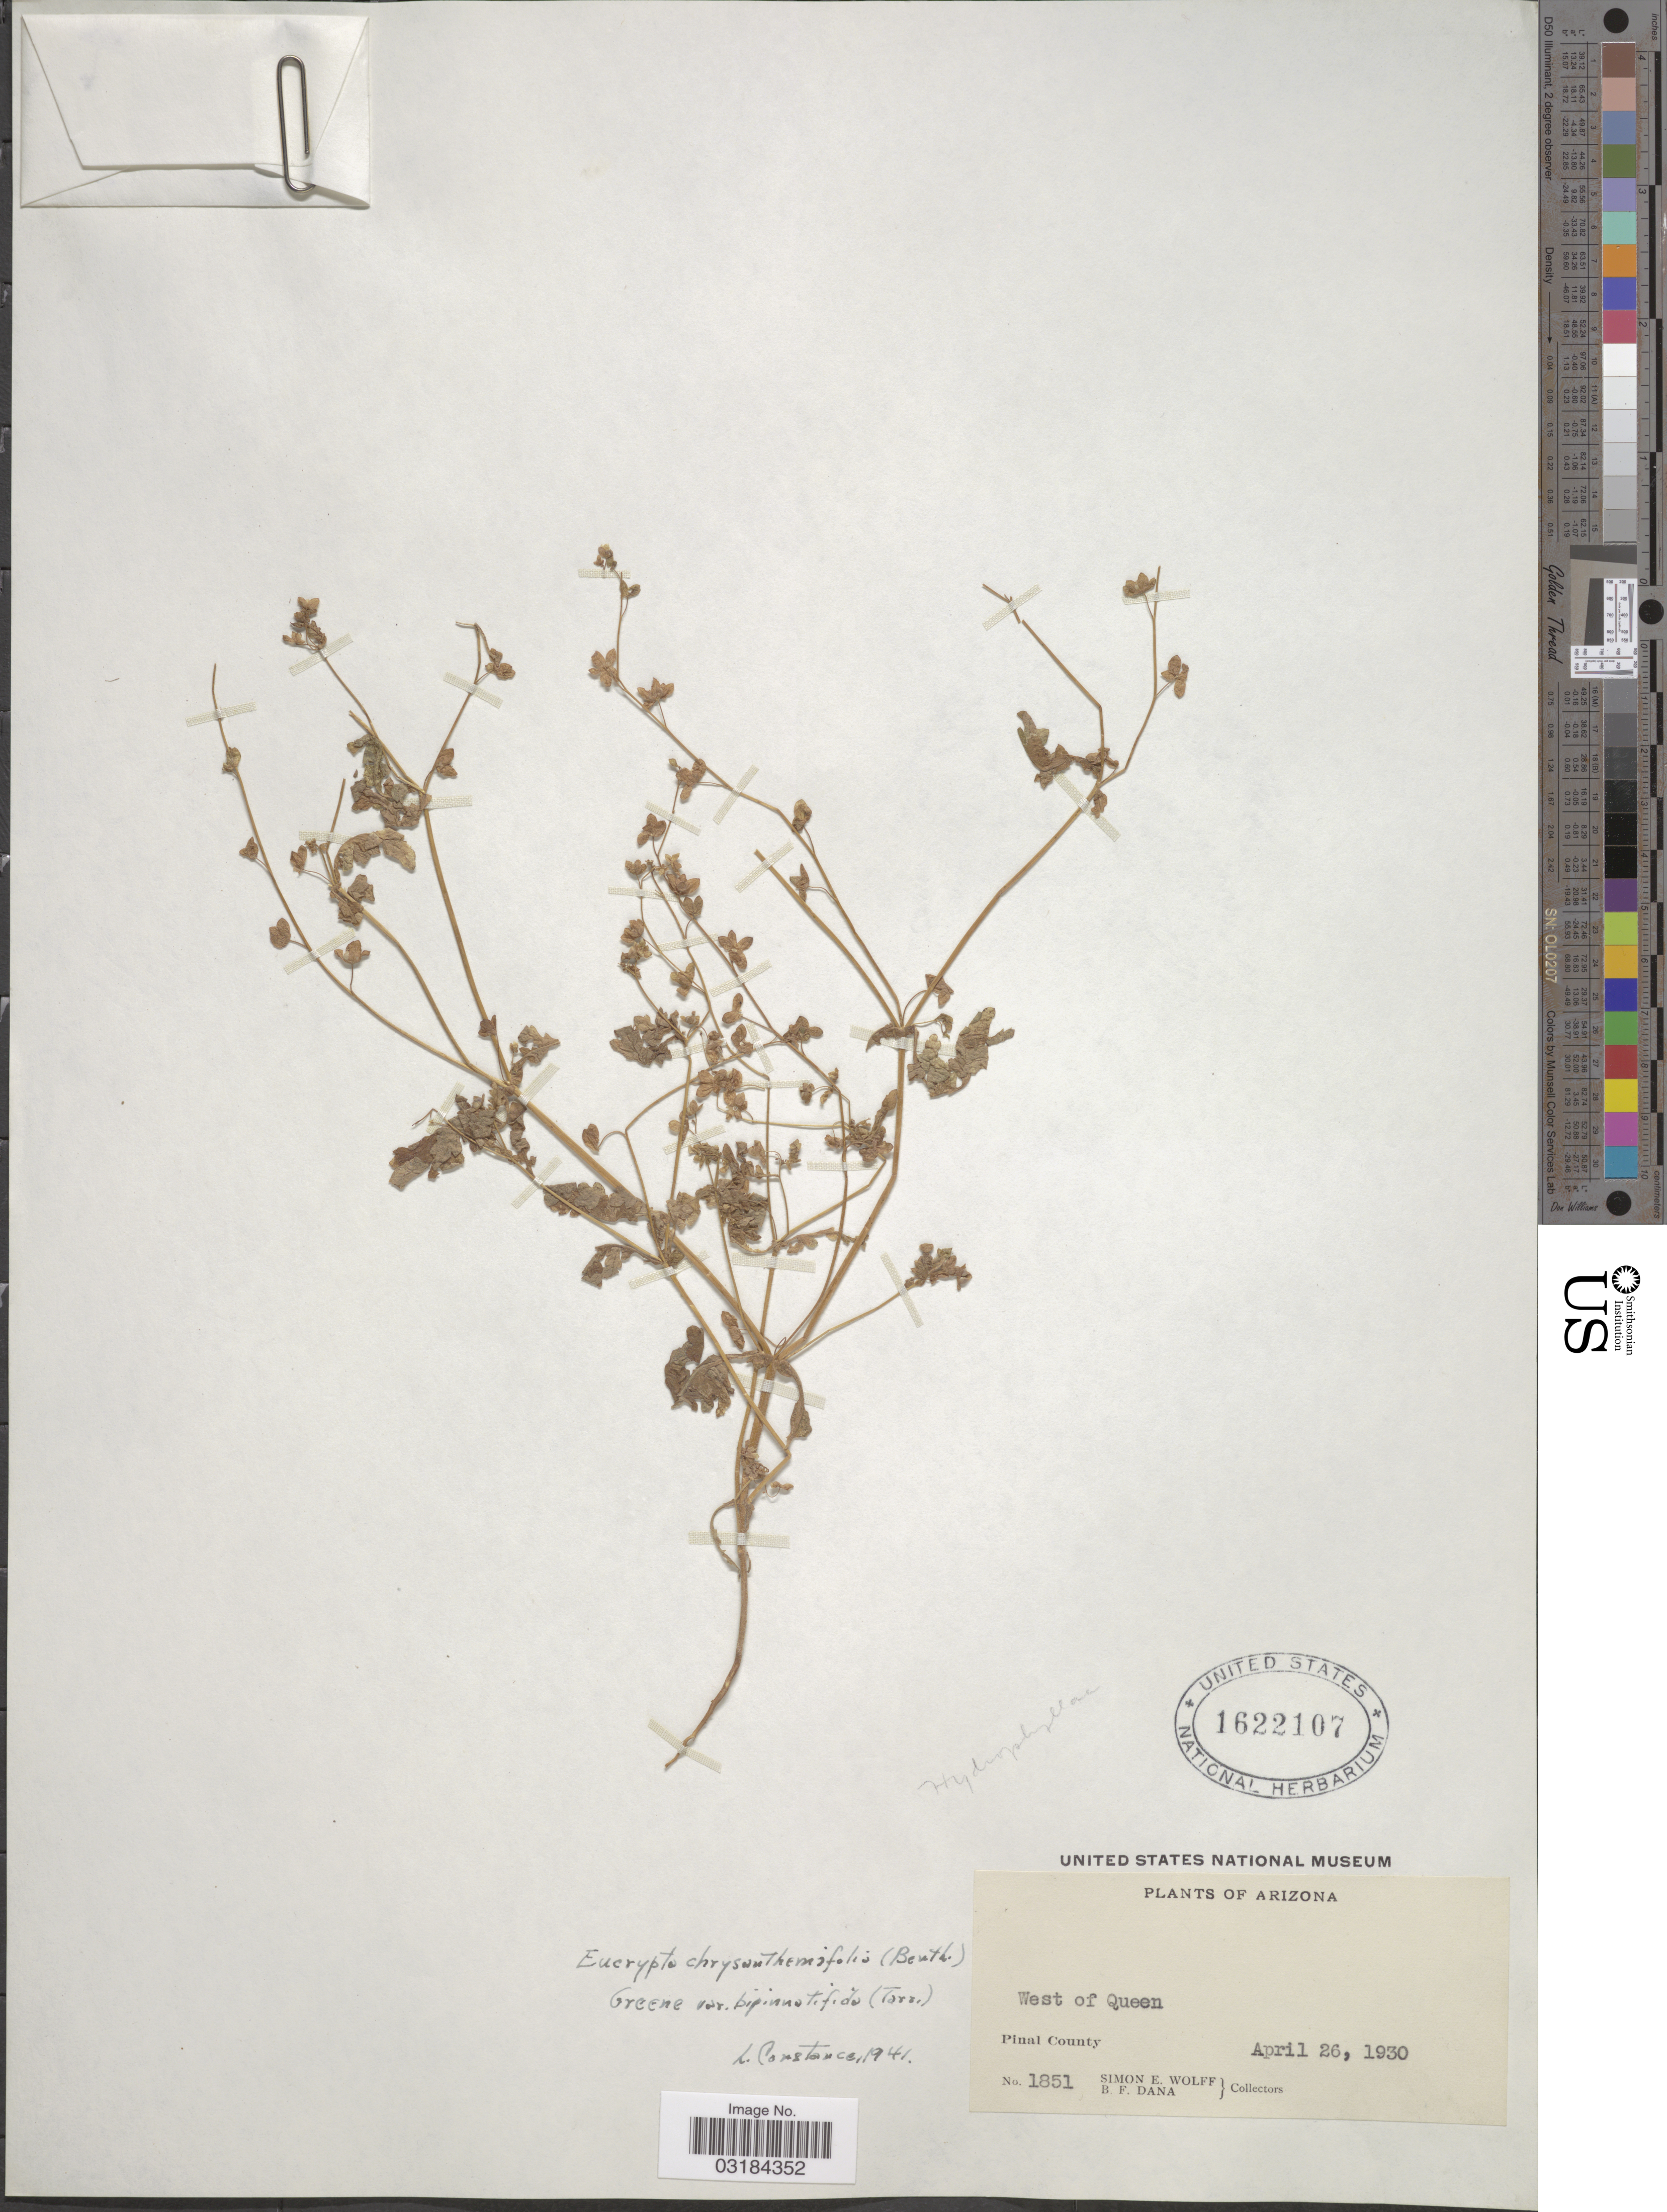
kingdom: Plantae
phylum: Tracheophyta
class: Magnoliopsida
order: Boraginales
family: Hydrophyllaceae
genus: Eucrypta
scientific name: Eucrypta chrysanthemifolia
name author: (Benth.) Greene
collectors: S. E. Wolff & B. Dana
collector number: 1851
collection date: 1930-04-26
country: United States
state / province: Arizona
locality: West of Queen, Pinal County.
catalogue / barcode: US 1622107